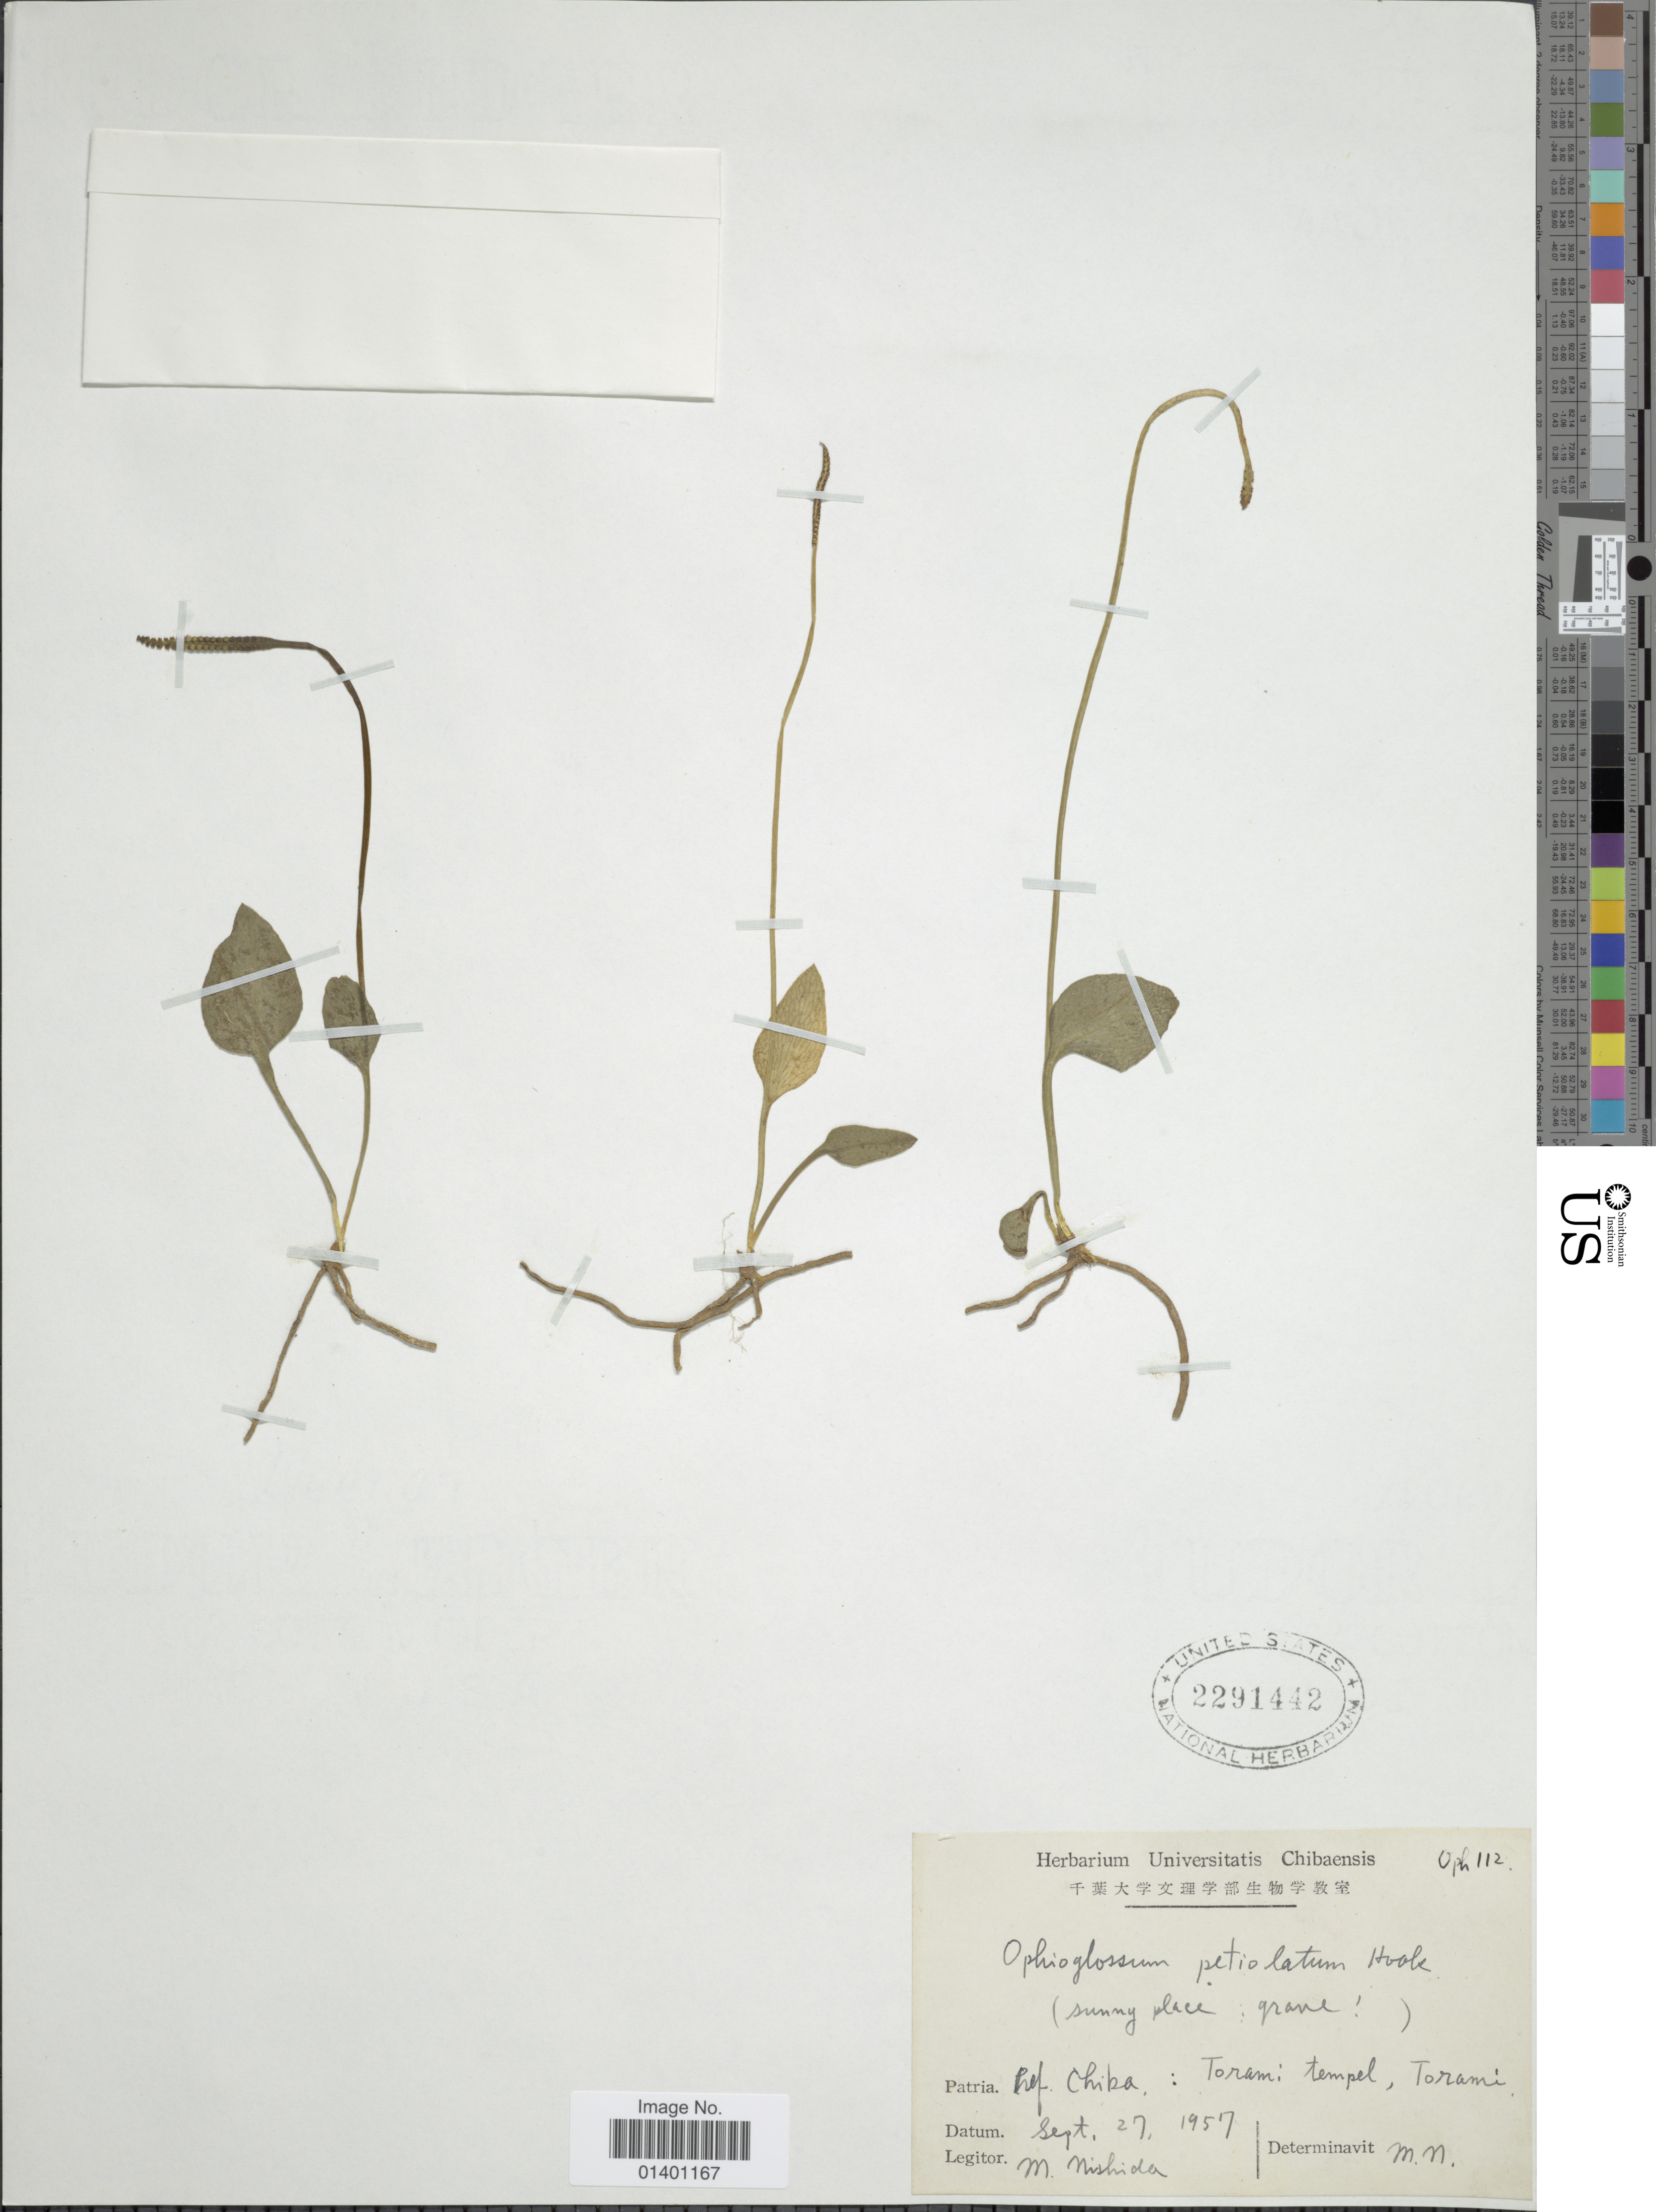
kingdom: Plantae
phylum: Tracheophyta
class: Polypodiopsida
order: Ophioglossales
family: Ophioglossaceae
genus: Ophioglossum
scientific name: Ophioglossum petiolatum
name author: Hook.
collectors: M. Nishida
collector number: oph 112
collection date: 1957-09-27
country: Japan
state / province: Tiba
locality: Pref. Chiba: Toram: tempel, Torami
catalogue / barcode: US 2291442